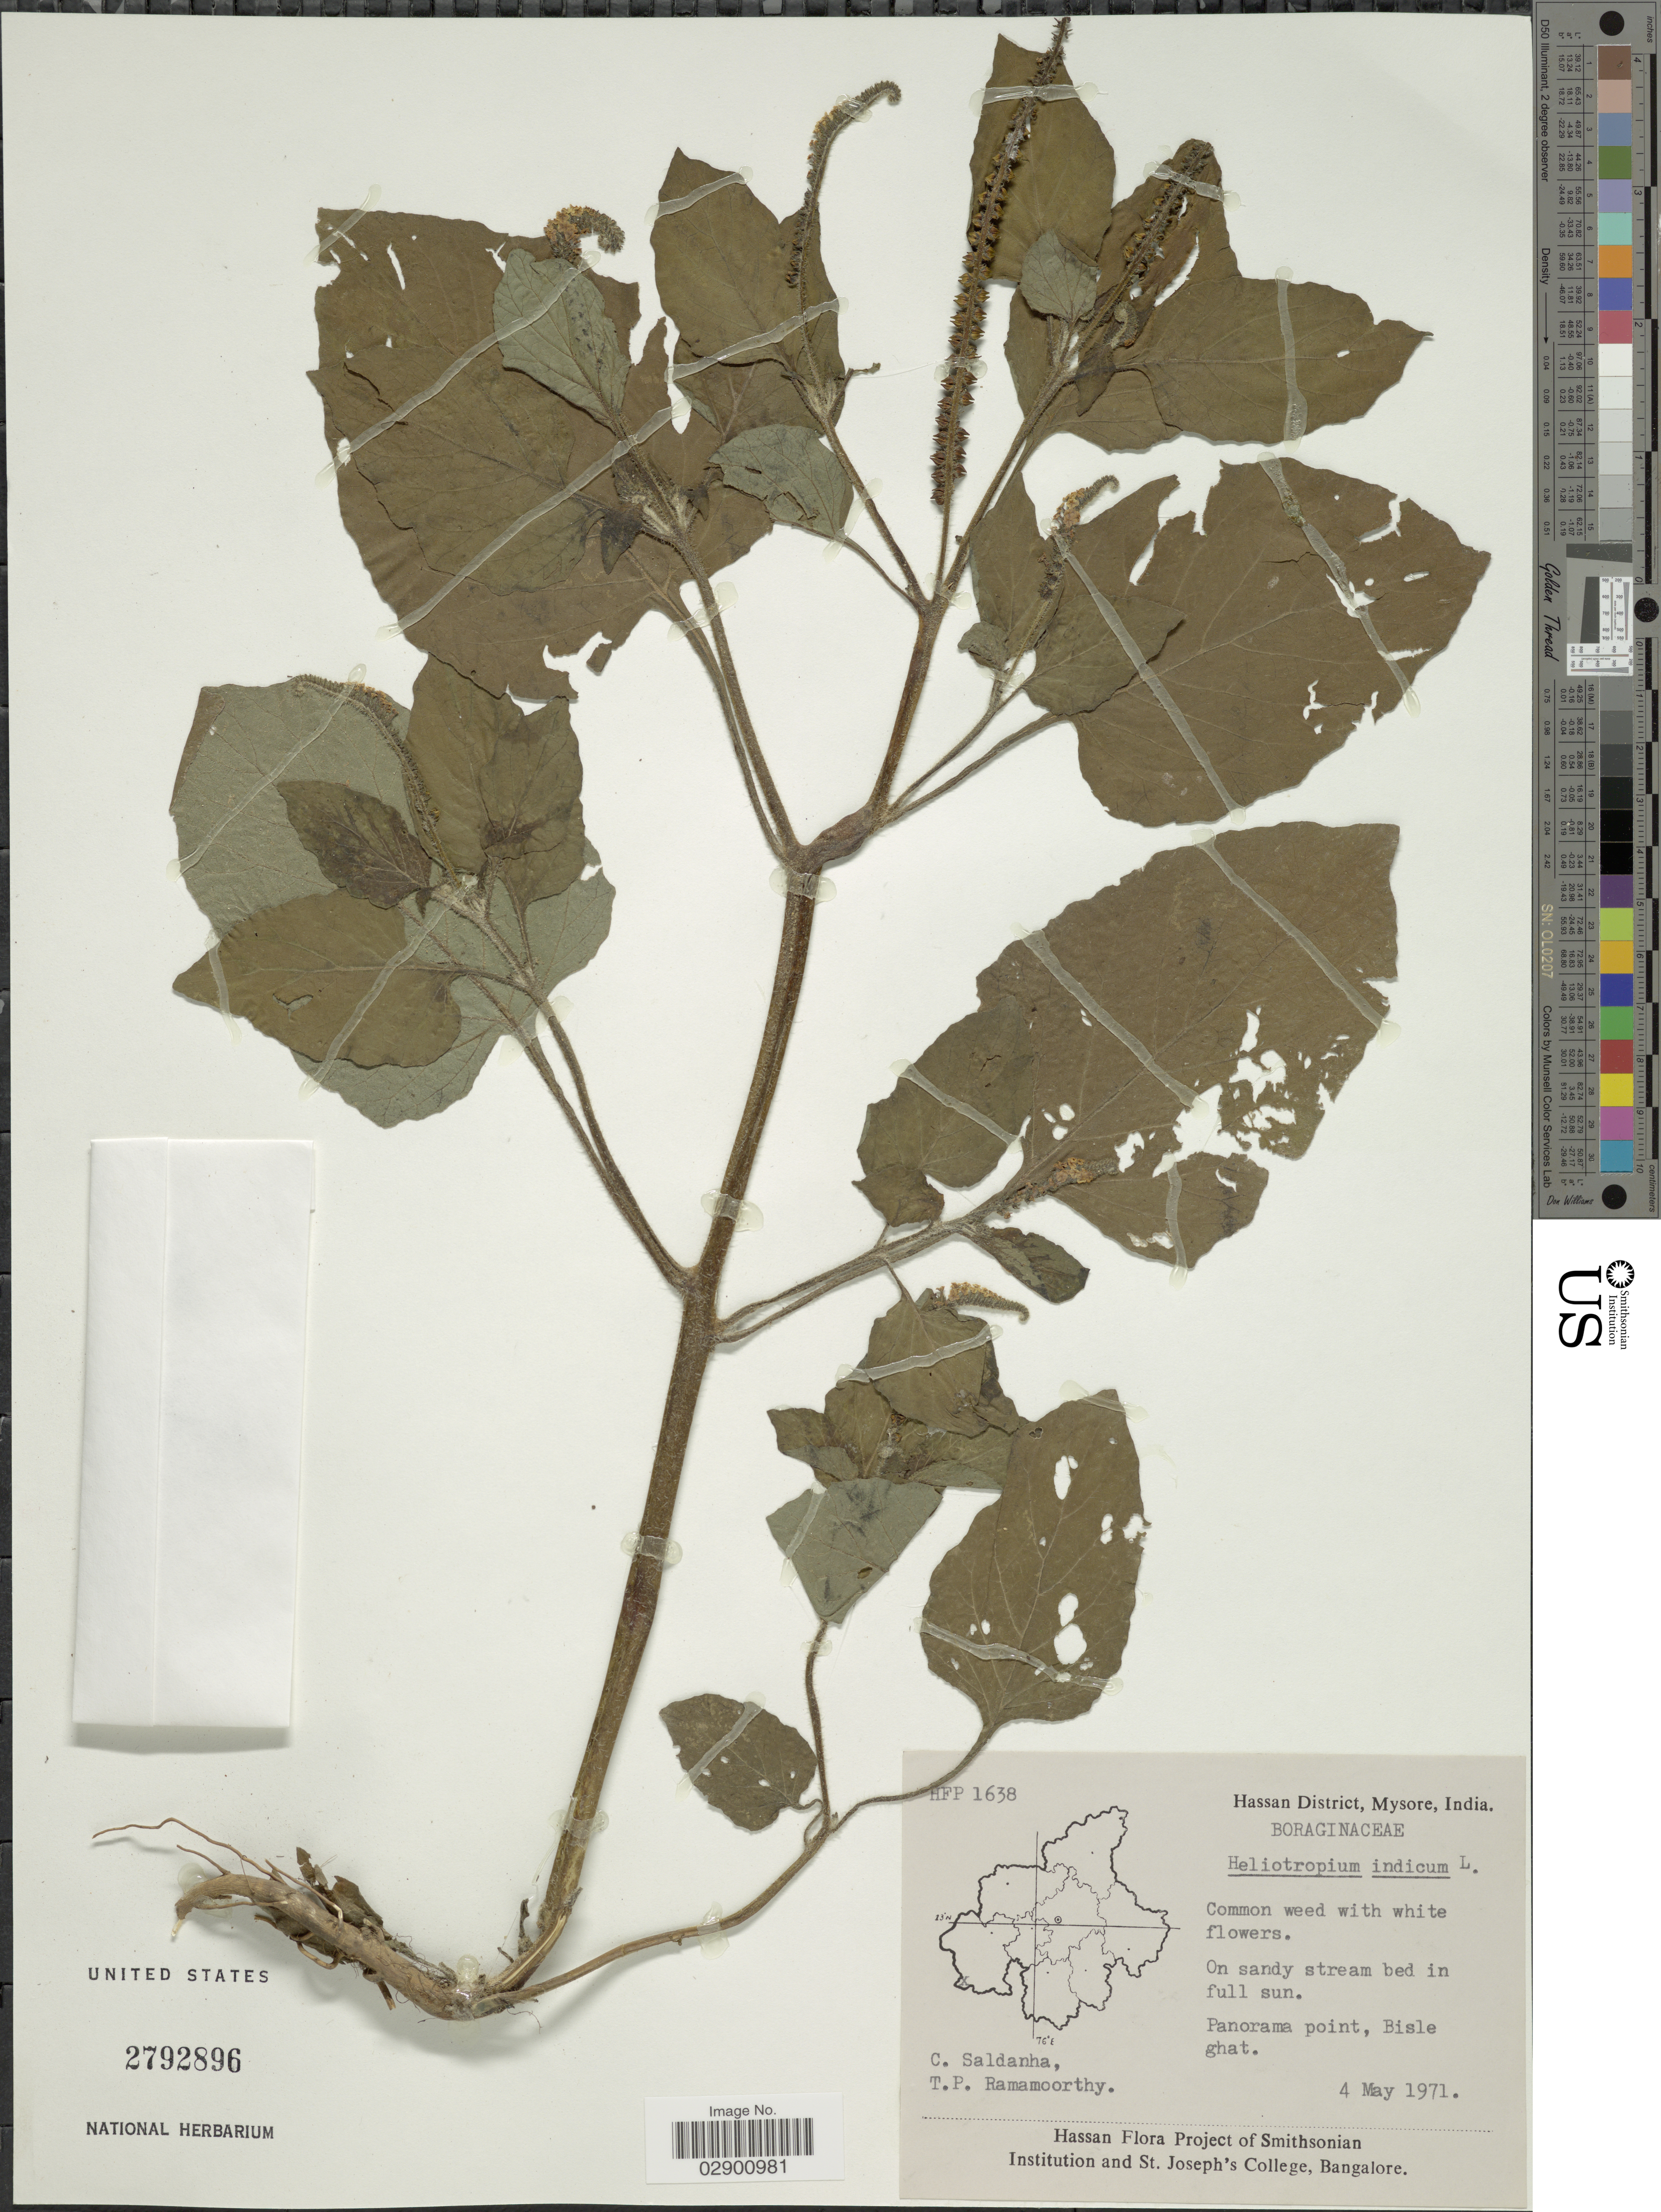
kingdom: Plantae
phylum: Tracheophyta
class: Magnoliopsida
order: Boraginales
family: Heliotropiaceae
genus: Heliotropium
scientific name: Heliotropium indicum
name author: L.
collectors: C. J. Saldanha & T. P. Ramamoorthy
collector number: HFP 1638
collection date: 1971-05-04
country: India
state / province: Karnataka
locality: Hassan District, Mysore. On sandy stream bed in full sun. Panorama point, Bisle ghat.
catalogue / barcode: US 2792896